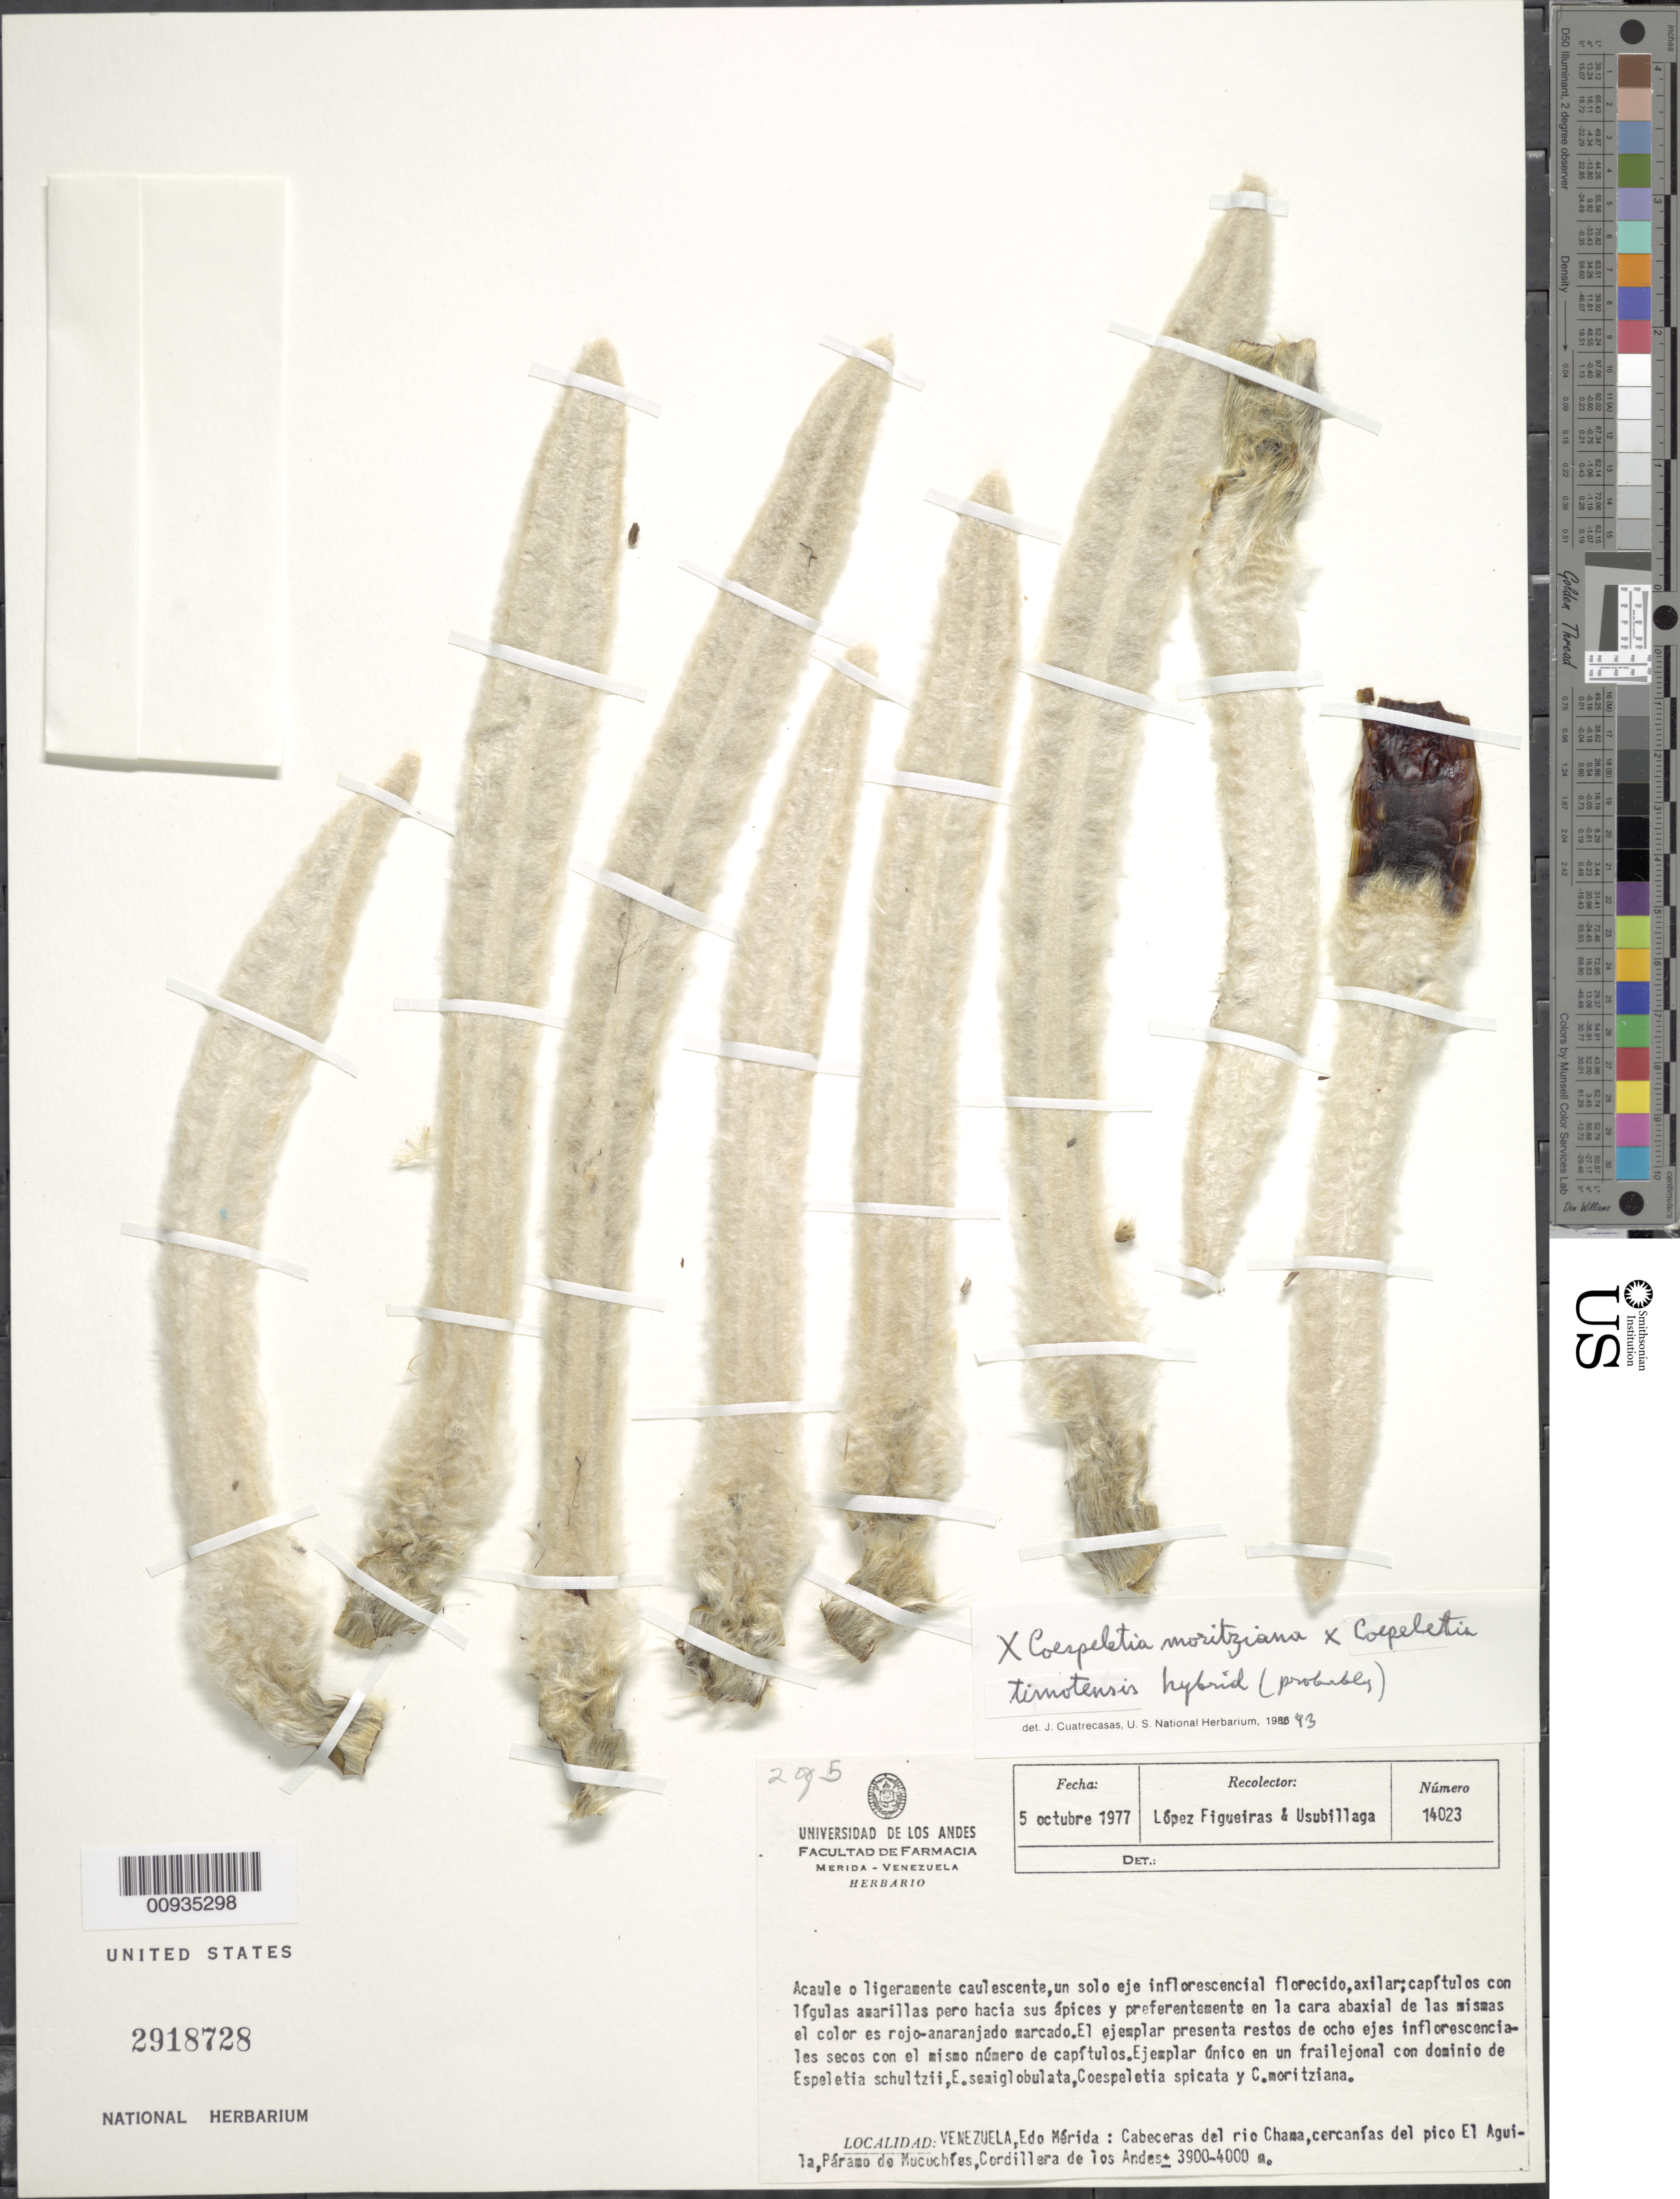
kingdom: Plantae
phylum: Tracheophyta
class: Magnoliopsida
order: Asterales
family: Asteraceae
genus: Coespeletia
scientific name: Coespeletia moritziana x C. timotensis (Cuatrec.) Cuatrec.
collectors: M. López Figueiras & -- Usubillaga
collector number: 14023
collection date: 1977-10-05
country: Venezuela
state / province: Mérida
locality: Cabeceras del rio Chama, cercanias del pico El Aguila, Paramo de Mucuchies, Cordillera de los Andes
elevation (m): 3900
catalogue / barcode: US 2918728